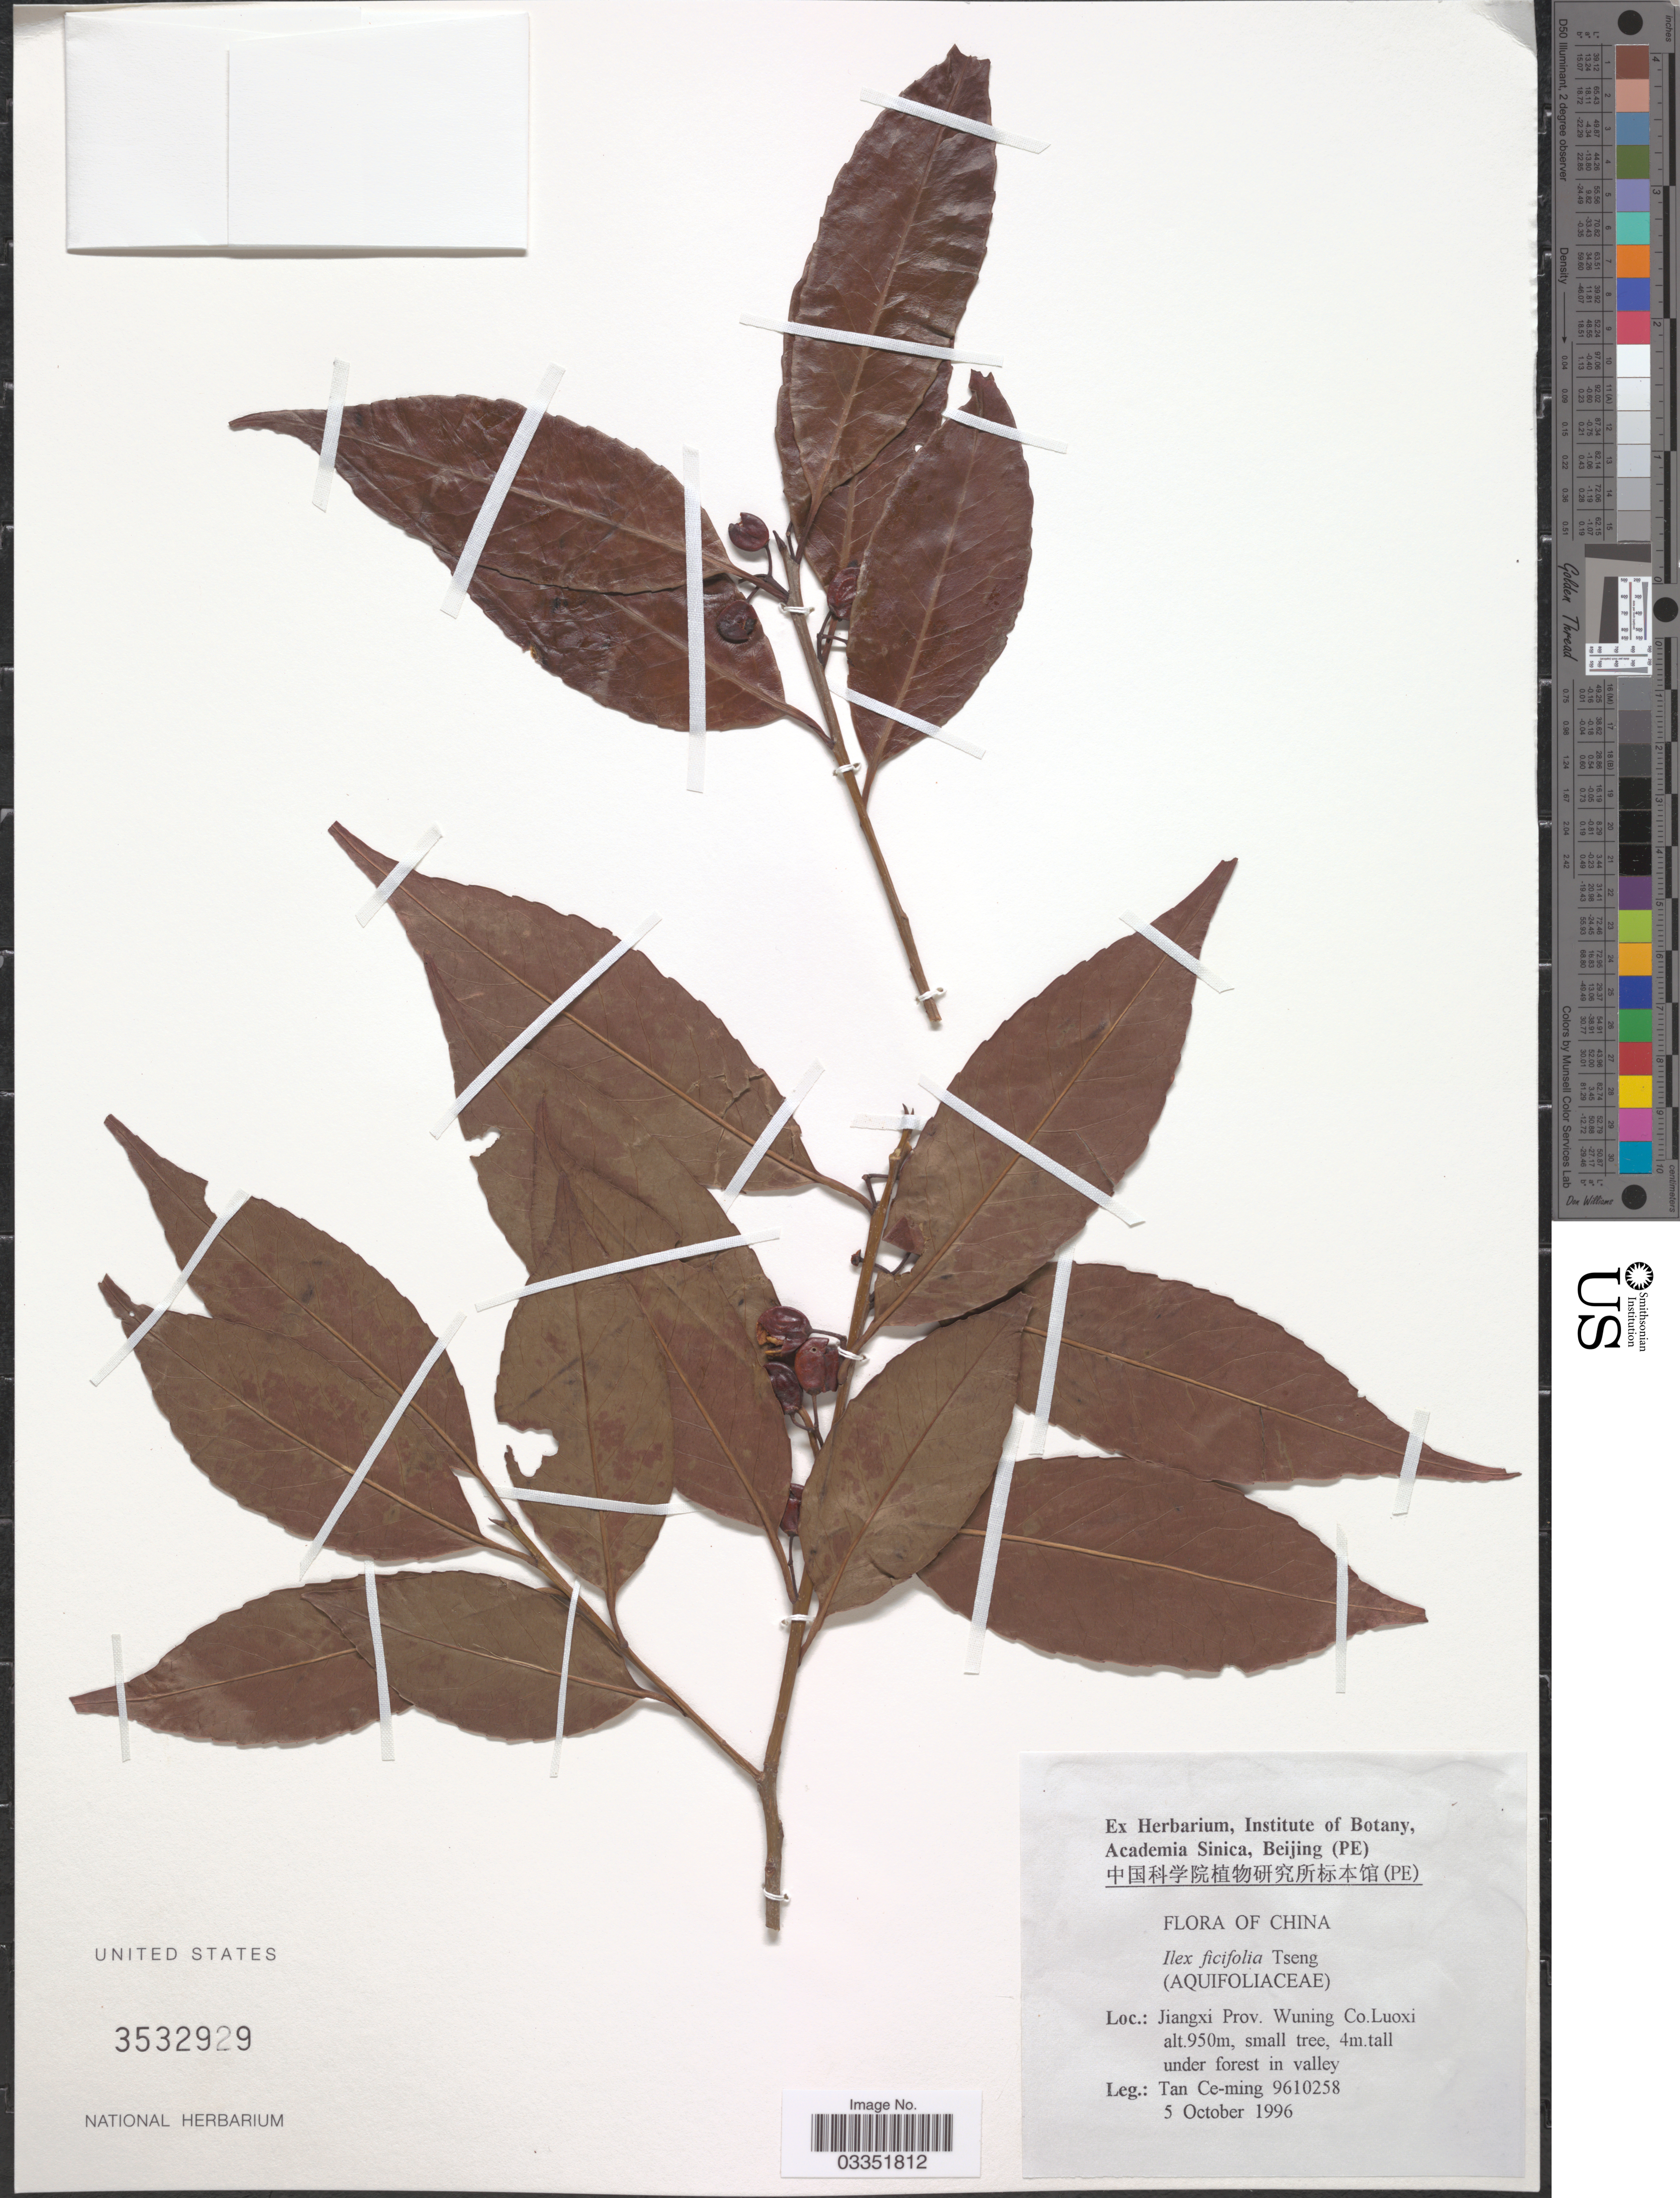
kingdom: Plantae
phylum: Tracheophyta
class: Magnoliopsida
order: Aquifoliales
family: Aquifoliaceae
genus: Ilex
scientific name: Ilex ficifolia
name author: C.J. Tseng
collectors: T. Ce-ming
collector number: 9610258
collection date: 1996-10-05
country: China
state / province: Jiangxi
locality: Wuning Co. Luoxi.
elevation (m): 950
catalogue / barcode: US 3532929